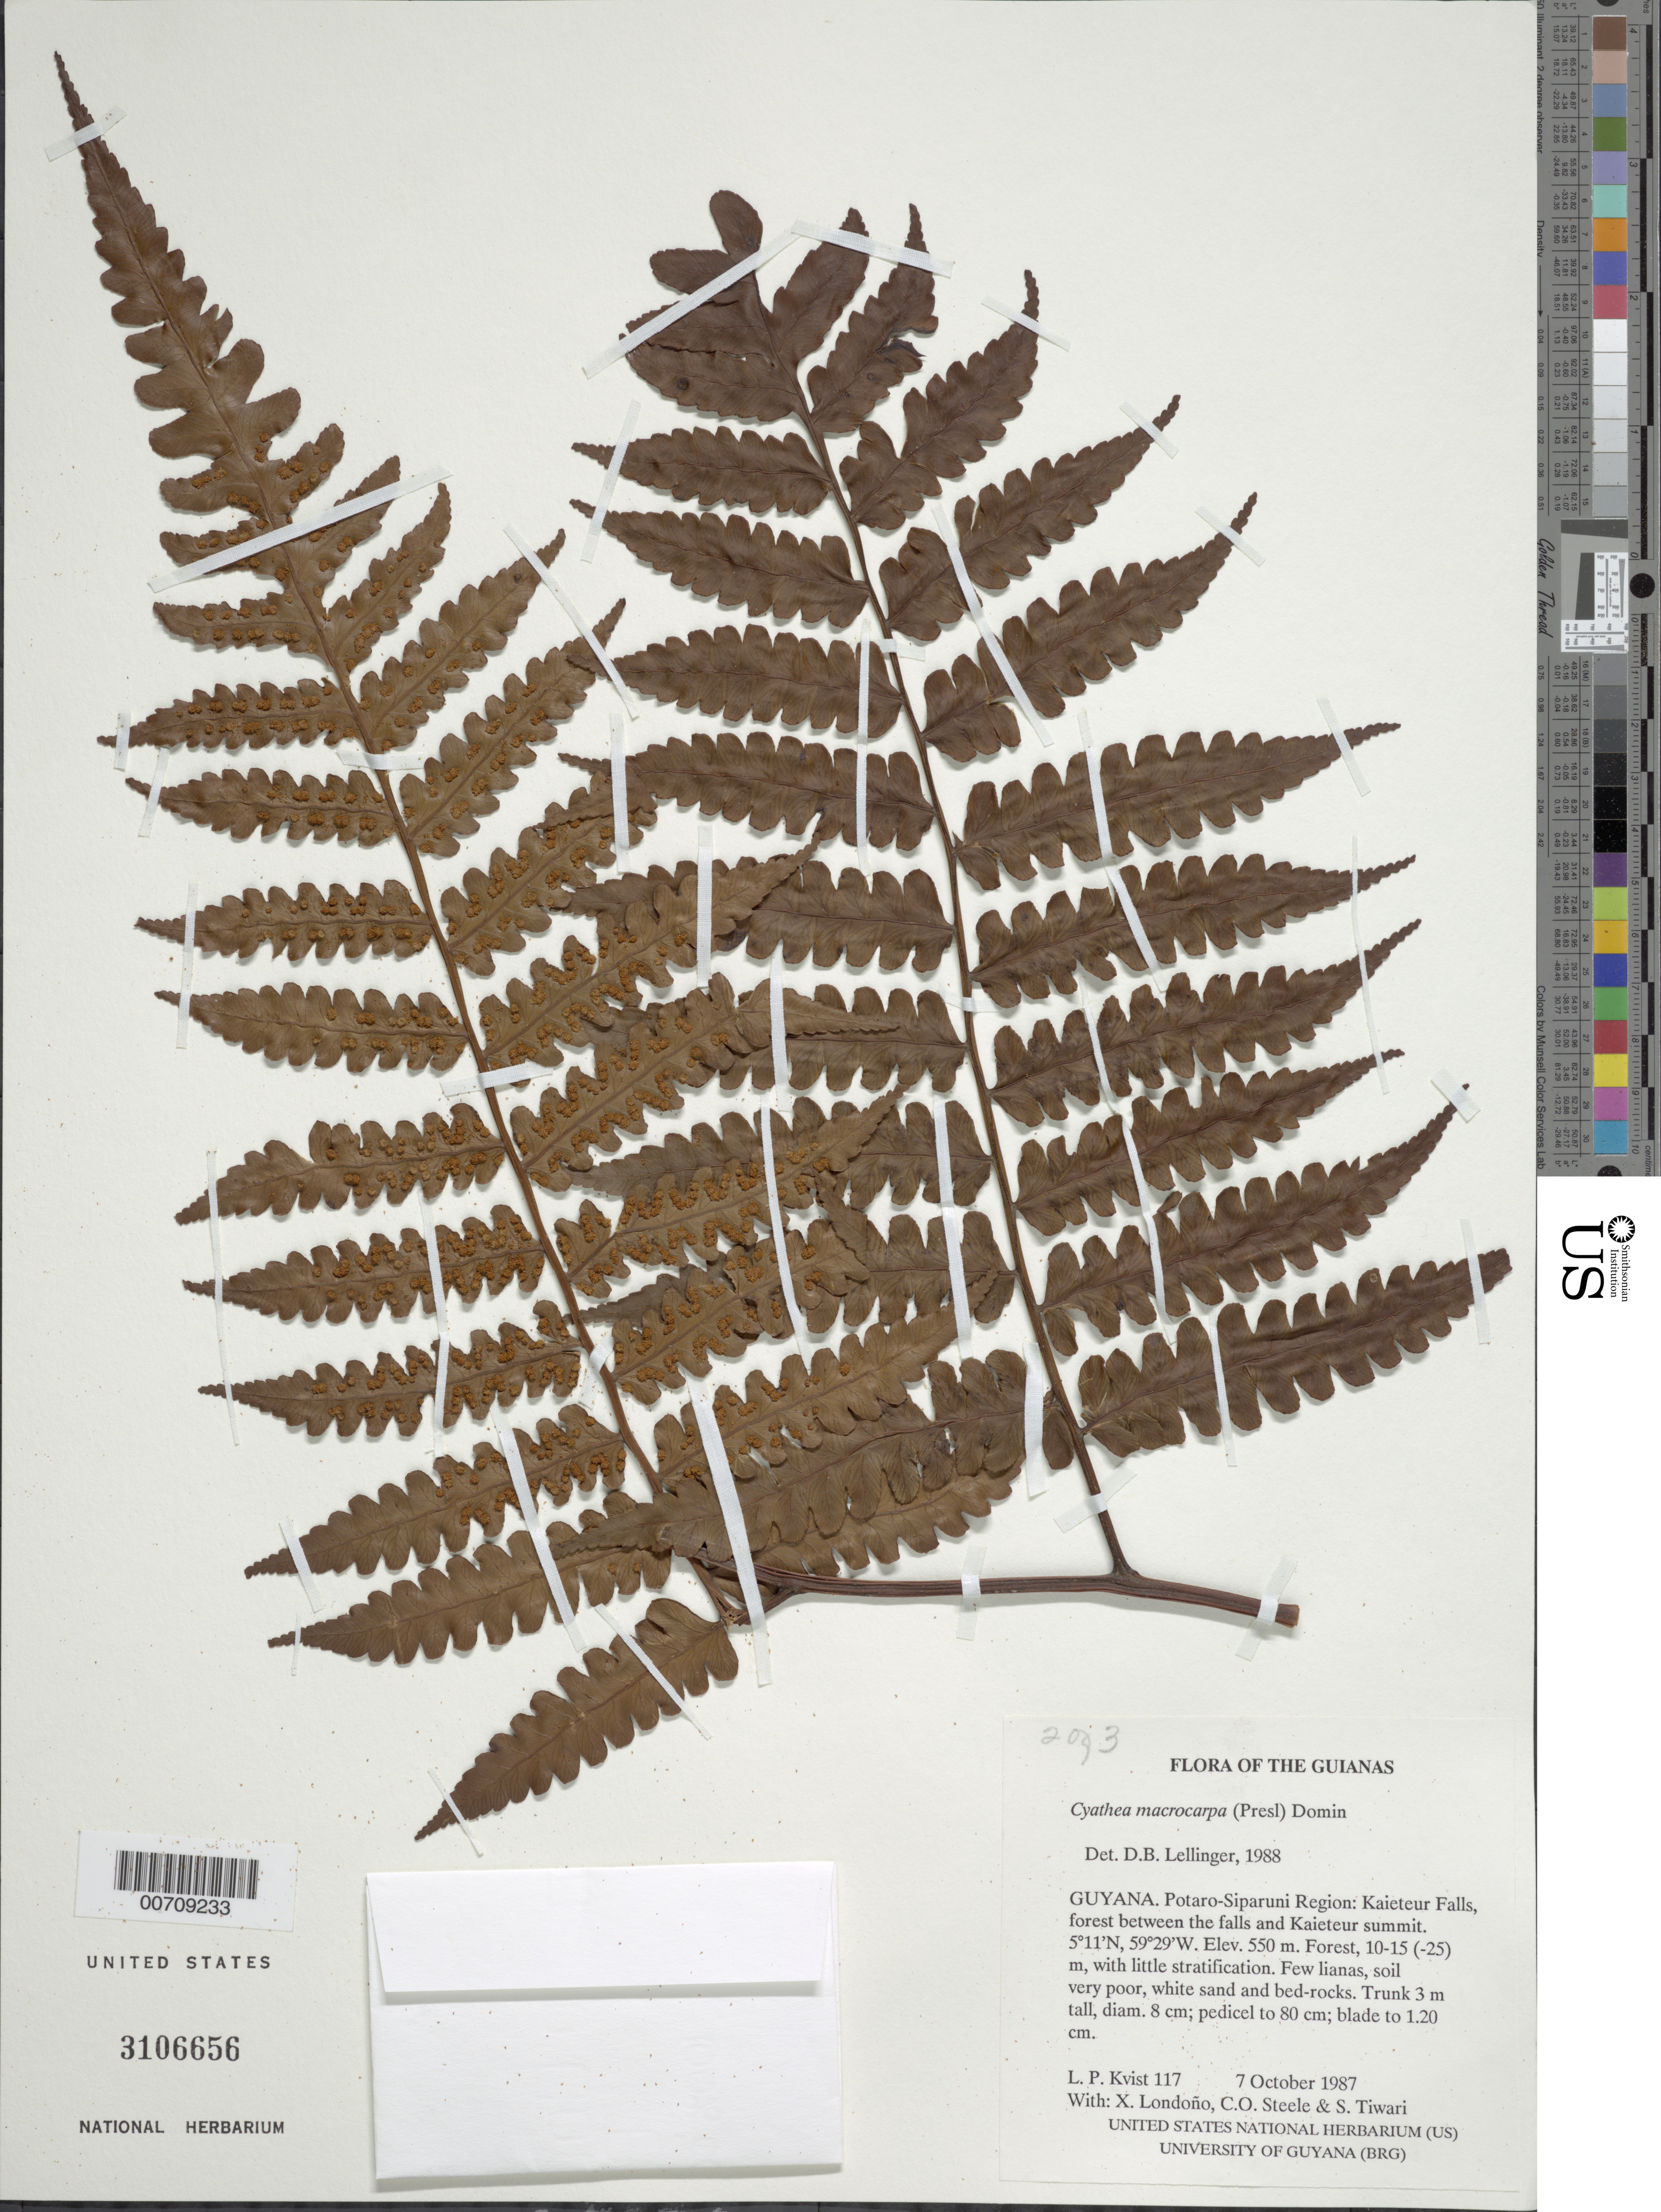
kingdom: Plantae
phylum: Tracheophyta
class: Polypodiopsida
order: Cyatheales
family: Cyatheaceae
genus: Cyathea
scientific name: Cyathea macrocarpa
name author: (C. Presl) Domin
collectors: L. P. Kvist, X. Londoño, O. C. Steele & S. Tiwari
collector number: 117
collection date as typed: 7 October 1987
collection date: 1987-10-07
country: Guyana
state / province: Potaro-Siparuni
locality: Kaieteur Falls, between the falls and Kaieteur summit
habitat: Forest, 10-15 (-25) m, with little stratification. Few lianas, soil very poor, white sand and bed-rocks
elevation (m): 550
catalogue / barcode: US 3106656